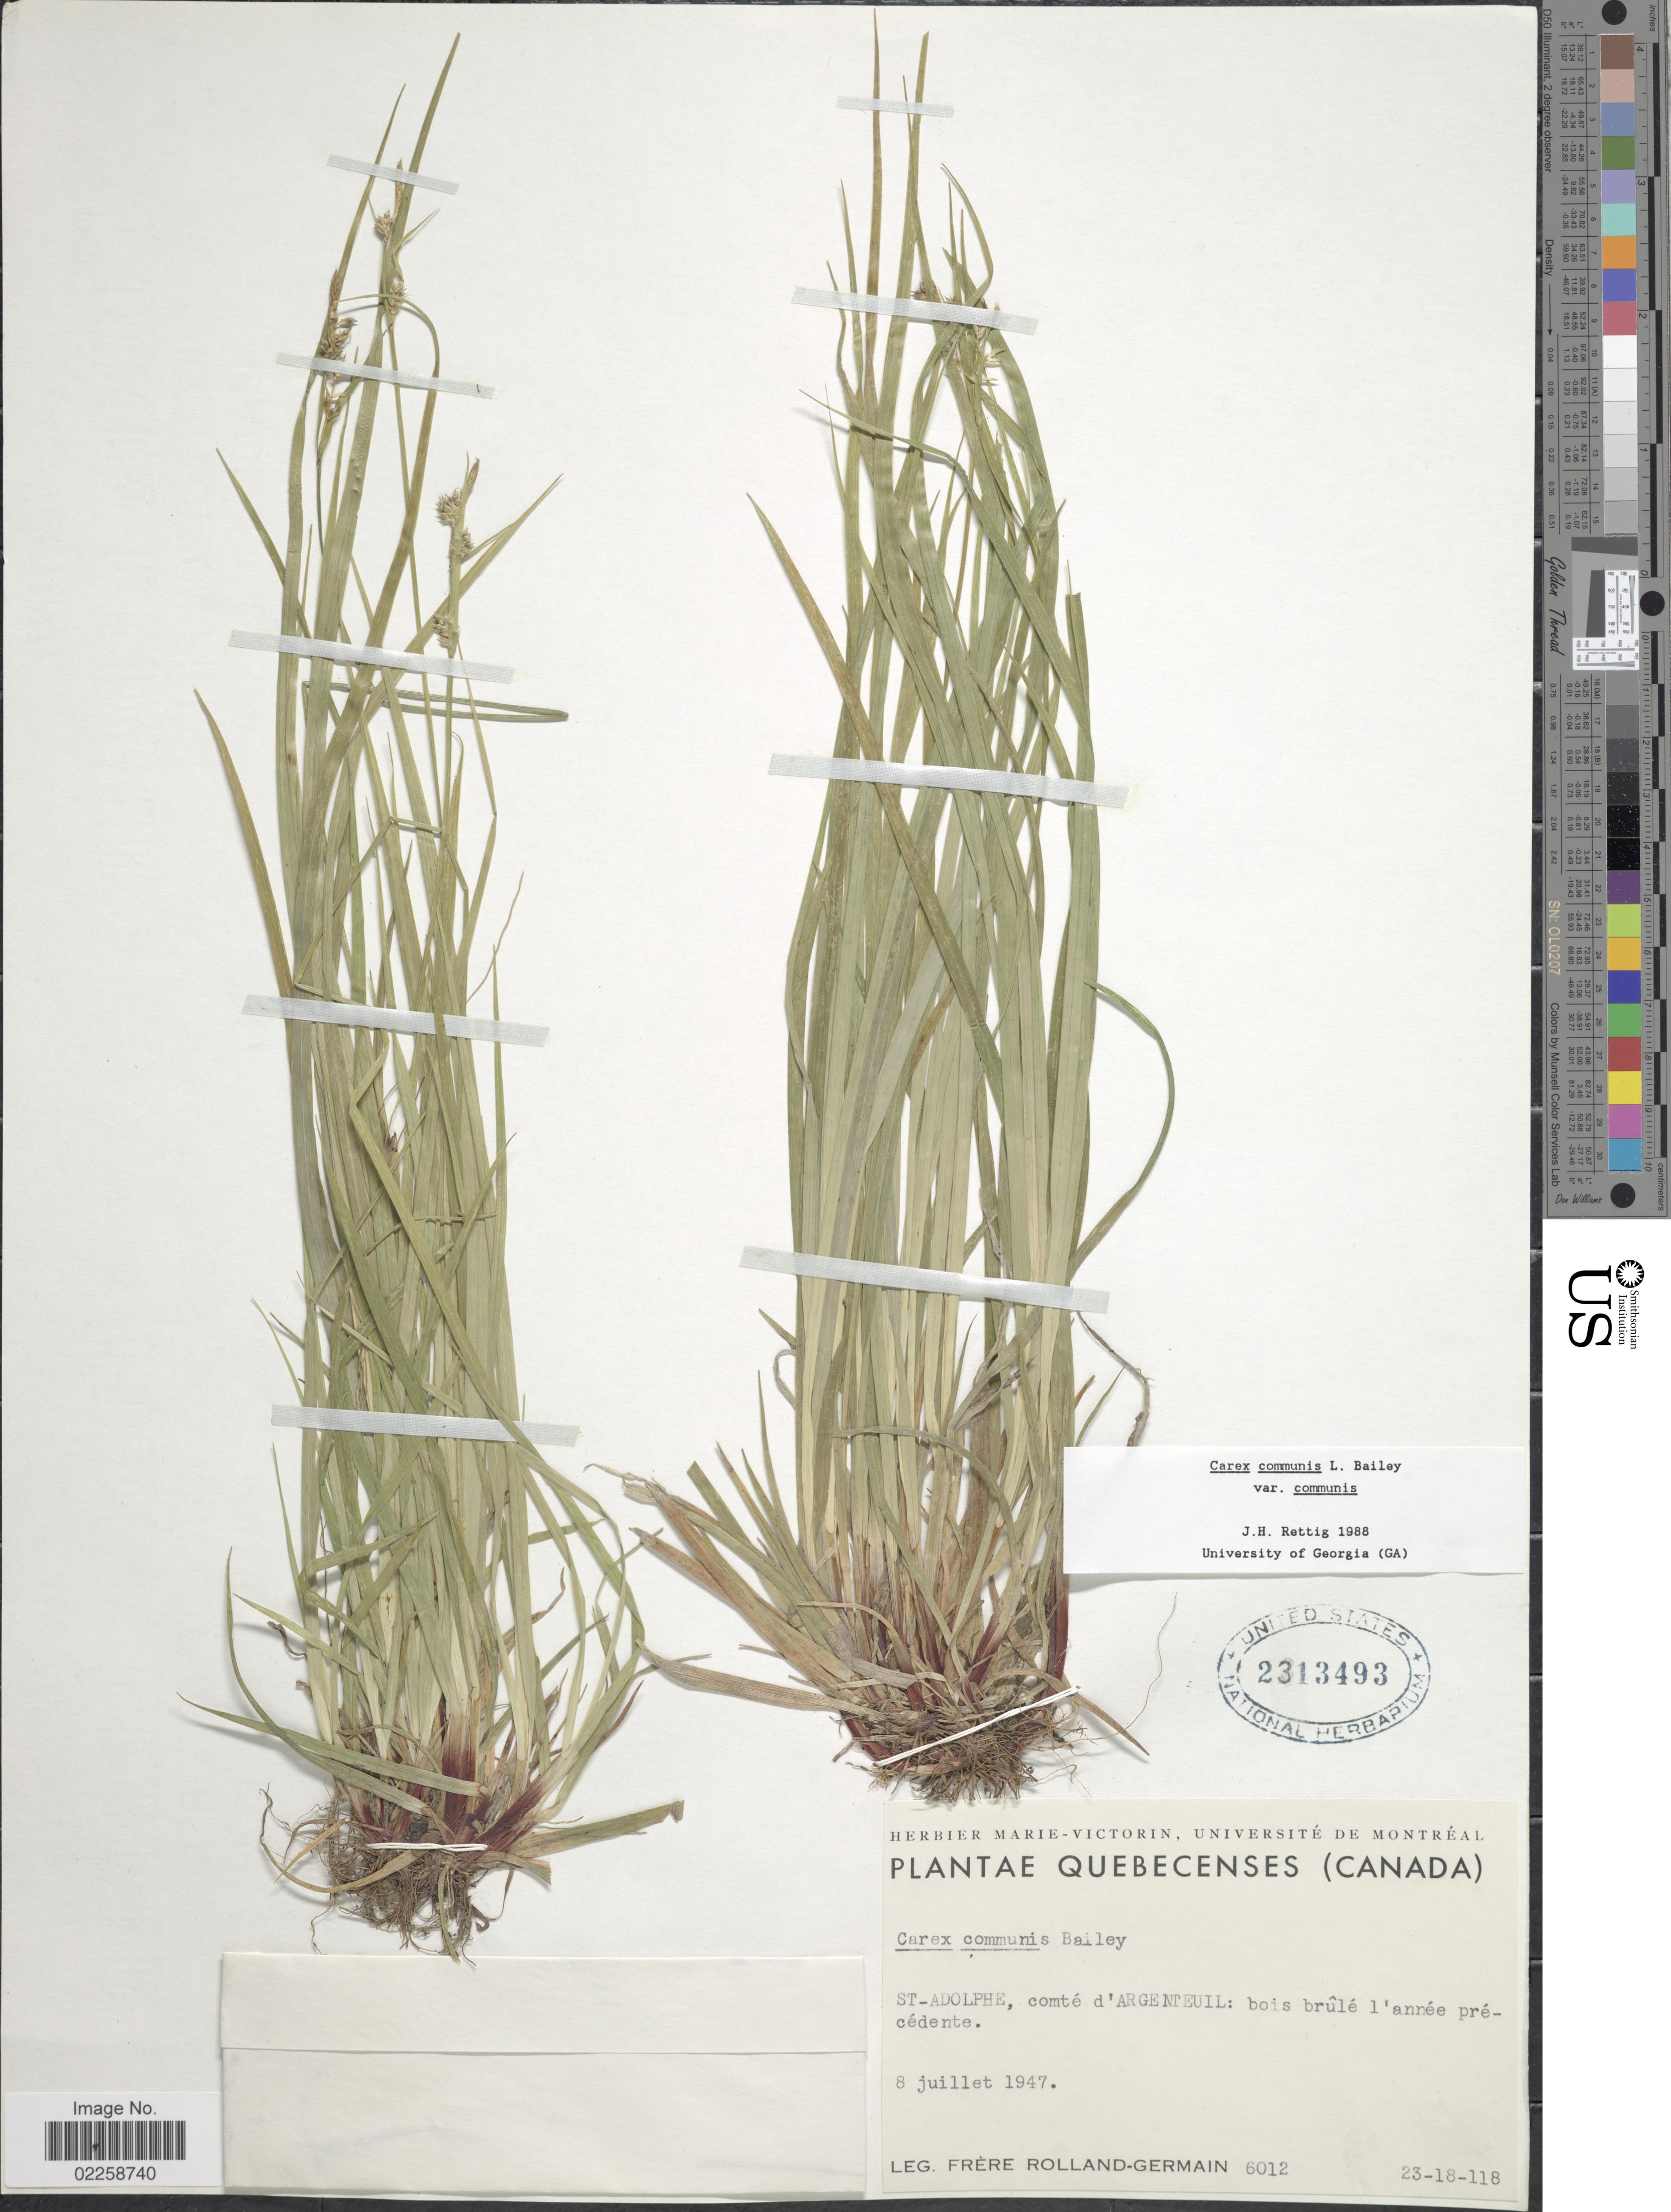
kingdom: Plantae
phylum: Tracheophyta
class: Liliopsida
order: Poales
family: Cyperaceae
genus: Carex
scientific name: Carex communis var. communis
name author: L.H. Bailey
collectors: Rolland-Germain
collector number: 6012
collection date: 1947-07-08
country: Canada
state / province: Quebec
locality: St-Adolphe, comte d'Argenteuil: bois brule l'annee precedente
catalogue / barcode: US 2313493